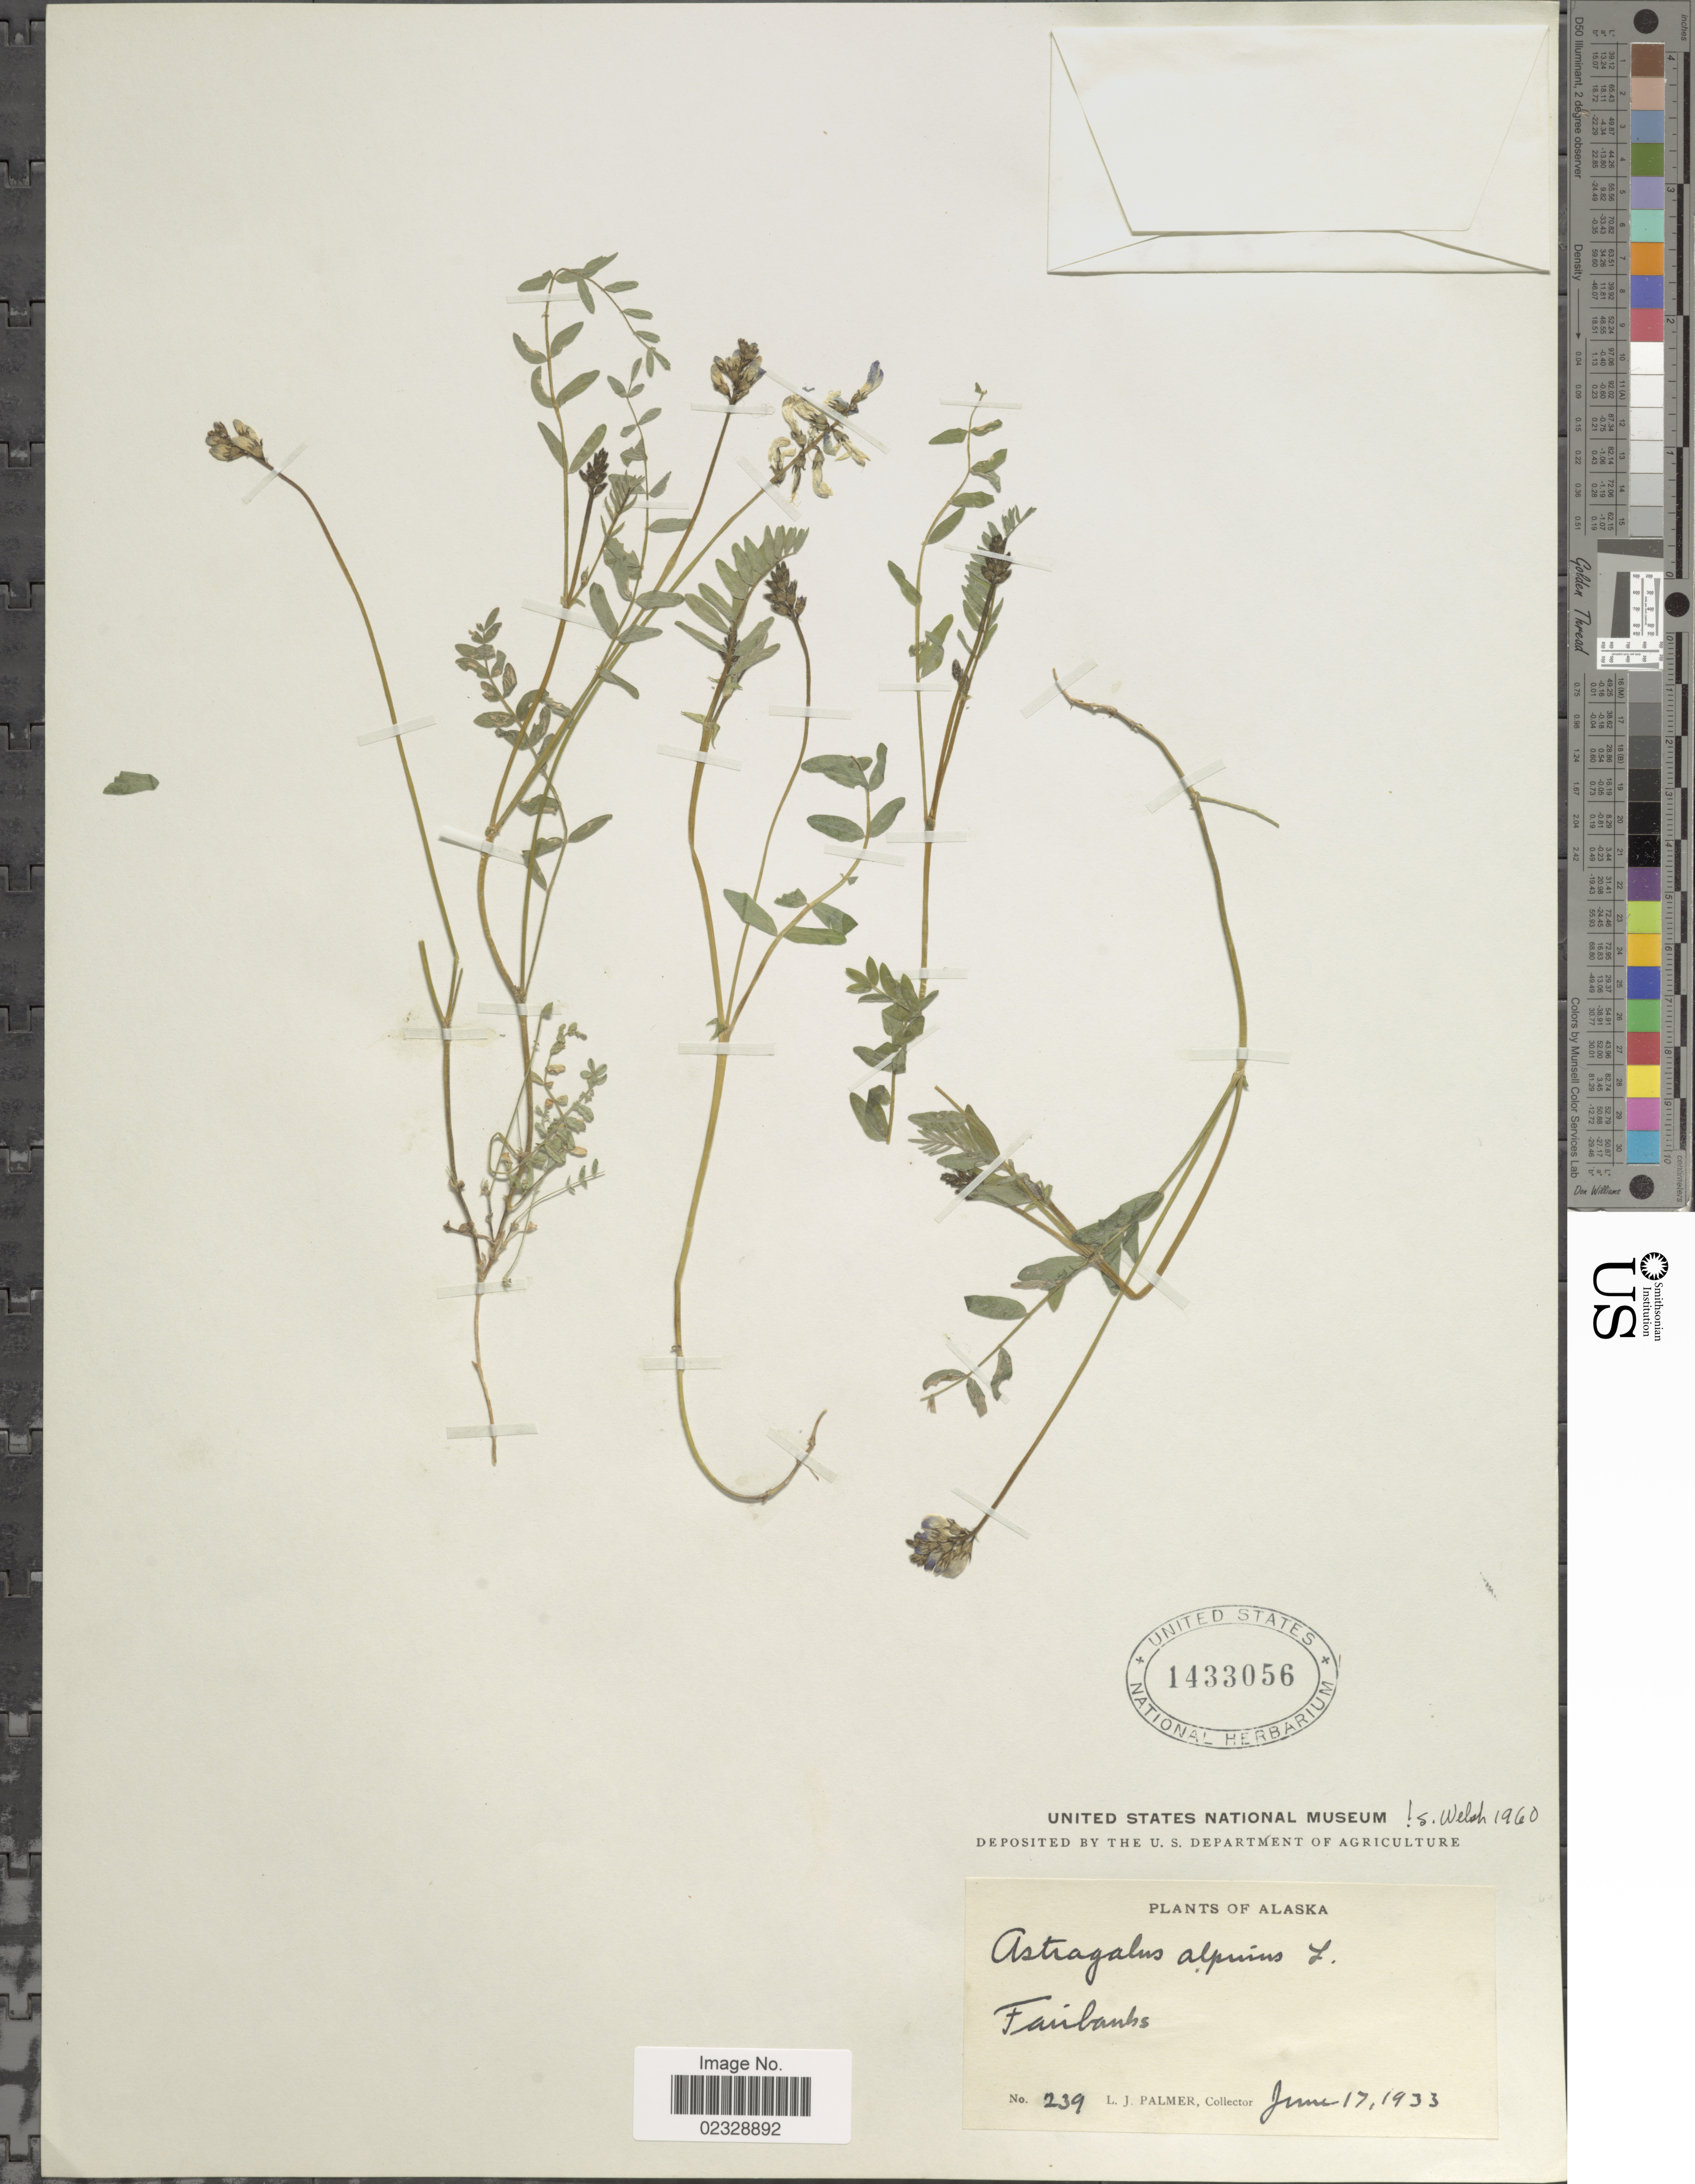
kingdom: Plantae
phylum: Tracheophyta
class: Magnoliopsida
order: Fabales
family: Fabaceae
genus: Astragalus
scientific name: Astragalus alpinus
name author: L.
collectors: L. J. Palmer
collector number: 239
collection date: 1933-06-17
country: United States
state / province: Alaska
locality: Fairbanks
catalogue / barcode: US 1433056